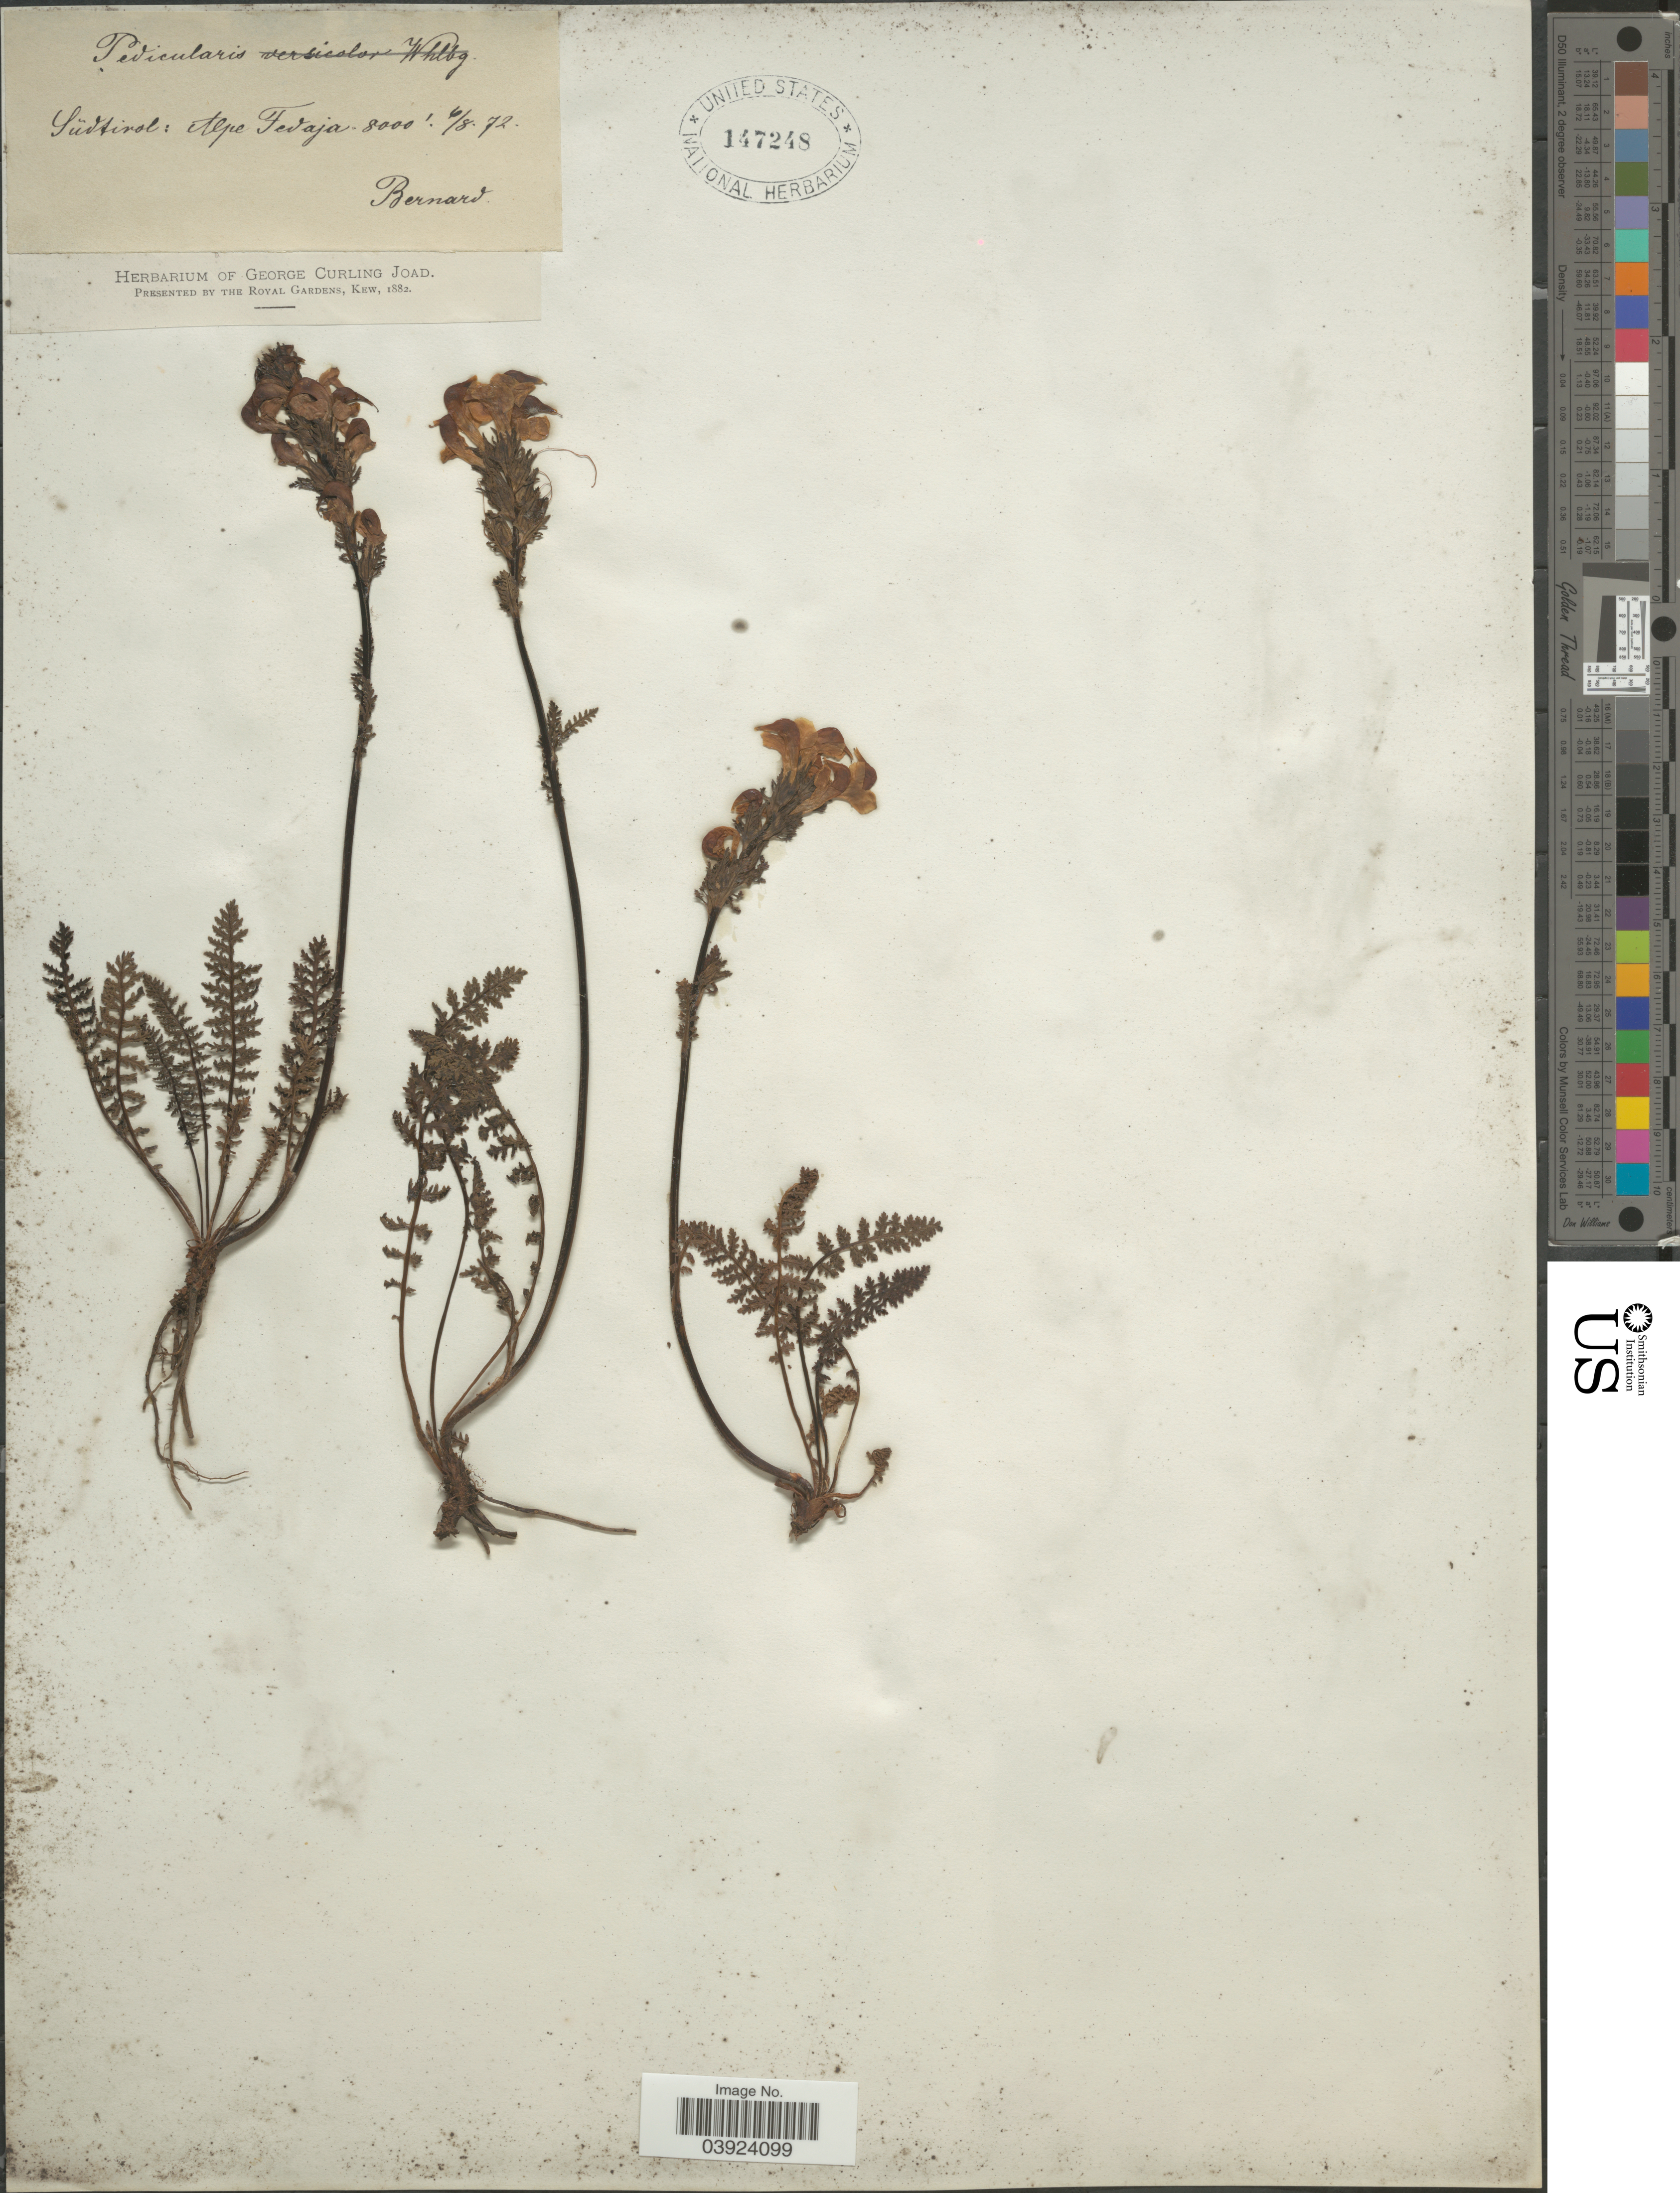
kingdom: Plantae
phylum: Tracheophyta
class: Magnoliopsida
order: Lamiales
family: Orobanchaceae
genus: Pedicularis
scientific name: Pedicularis versicolor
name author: Wahlenb.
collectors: -. Bernard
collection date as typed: Transcribed d/m/y: 6/8/72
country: Austria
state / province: Tirol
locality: Südtirol: Alpe Fedaja.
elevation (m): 2438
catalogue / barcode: US 147248